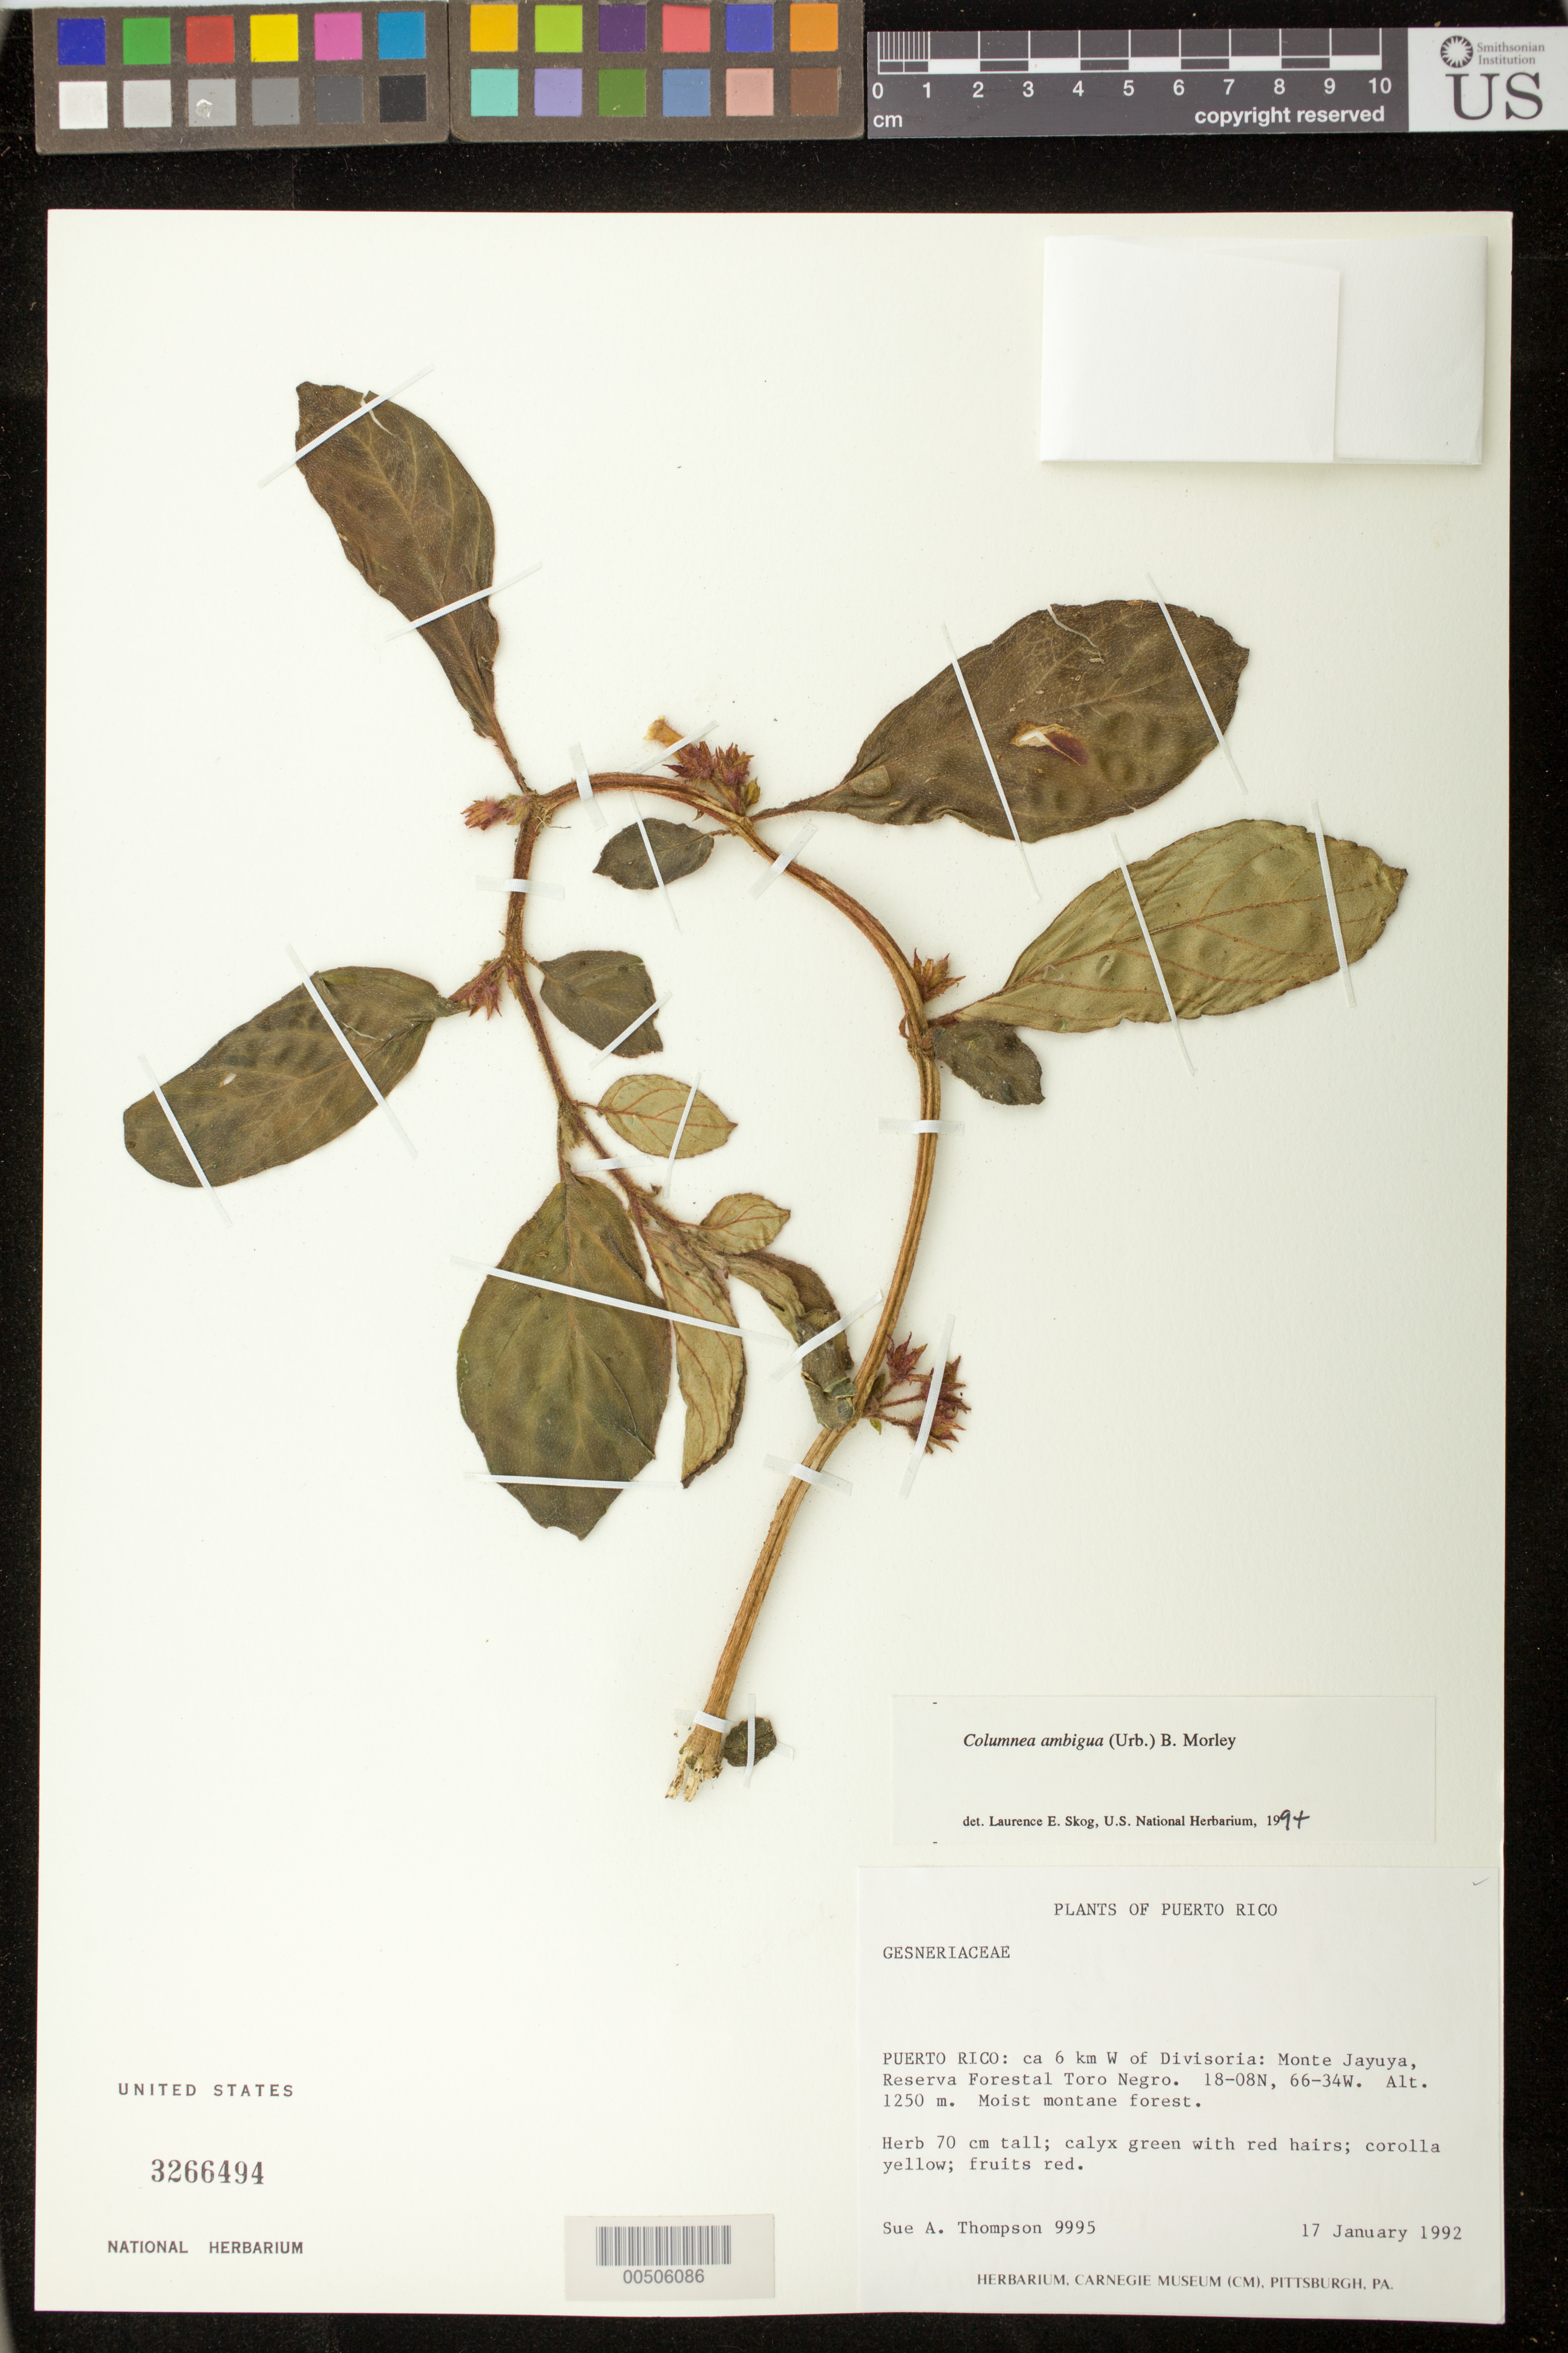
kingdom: Plantae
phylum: Tracheophyta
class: Magnoliopsida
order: Lamiales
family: Gesneriaceae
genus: Columnea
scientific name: Columnea ambigua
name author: (Urb.) B.D. Morley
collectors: S. A. Thompson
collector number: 9995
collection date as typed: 17 Jan 1992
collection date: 1992-01-17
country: Puerto Rico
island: Puerto Rico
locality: W of Divisoria, Monte Jayuya, Torro Negro Forest Reserve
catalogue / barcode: US 3266494